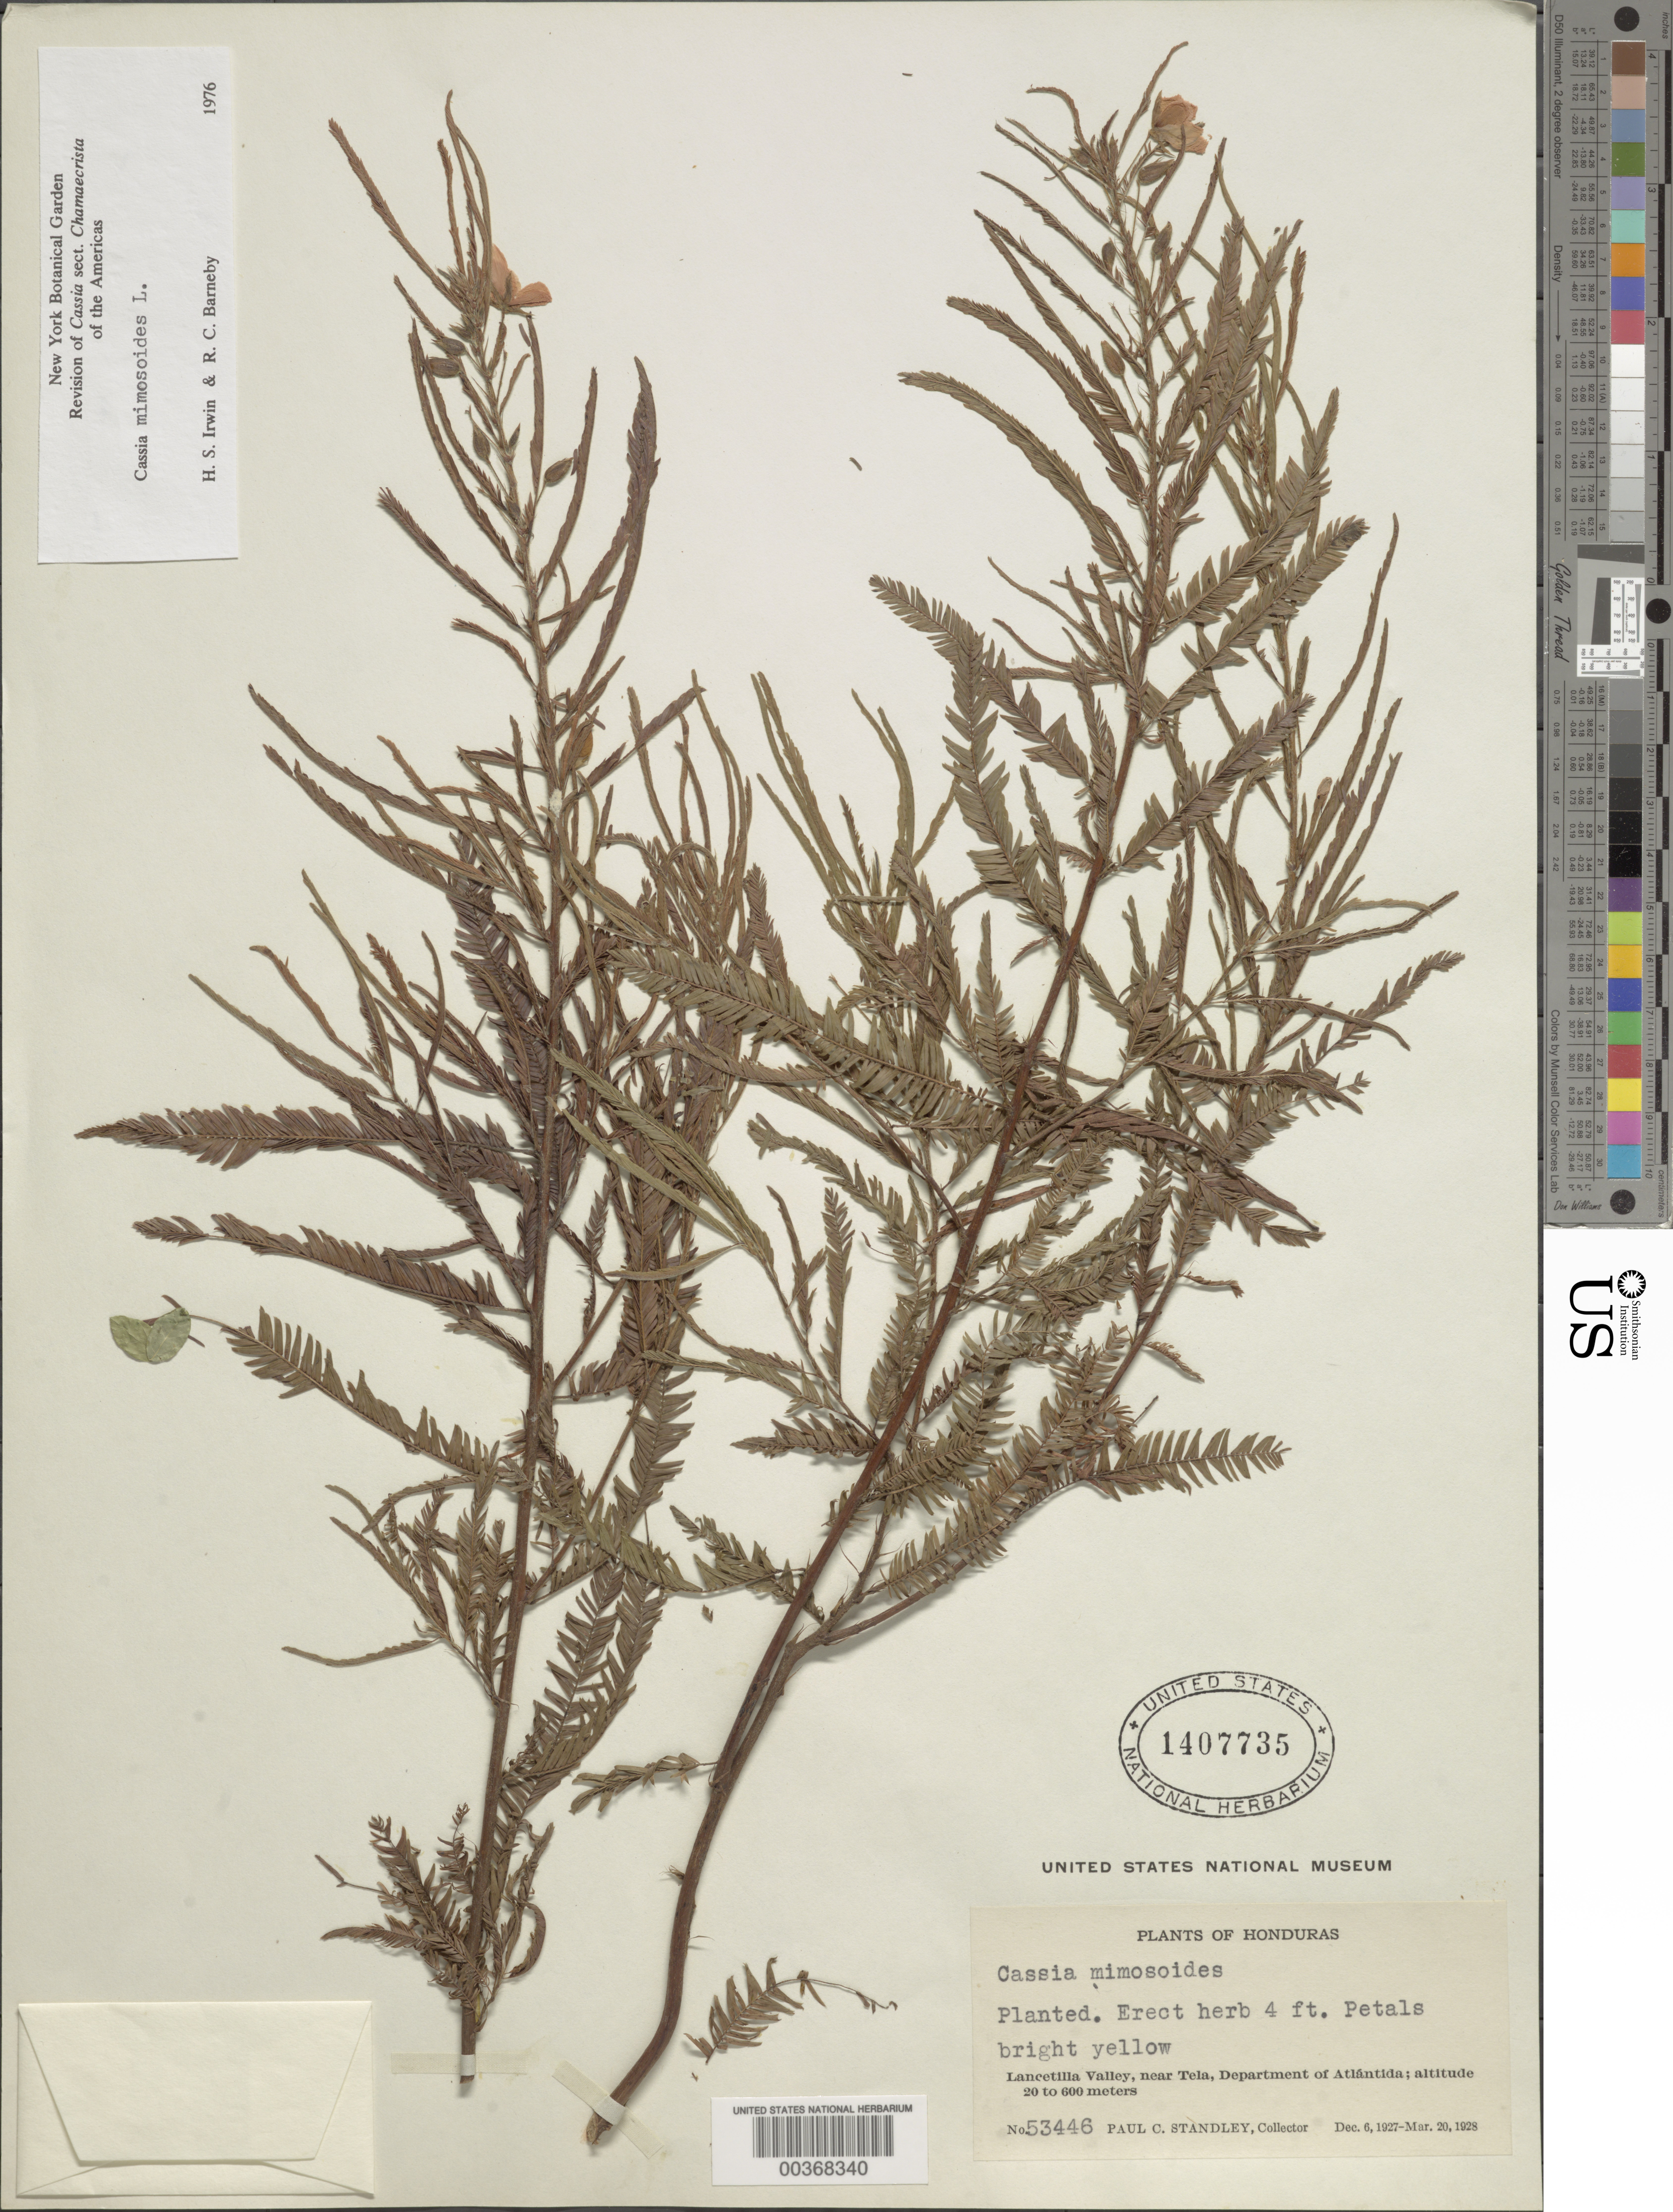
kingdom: Plantae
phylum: Tracheophyta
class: Magnoliopsida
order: Fabales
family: Fabaceae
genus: Chamaecrista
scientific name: Chamaecrista mimosoides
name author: (L.) Greene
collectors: P. C. Standley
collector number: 53446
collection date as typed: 06 Dec 1927 to 20 Mar 1928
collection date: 1927-12-06/1928-03-20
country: Honduras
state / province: Atlántida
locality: Lancetilla Valley, near Tela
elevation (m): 20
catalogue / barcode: US 1407735